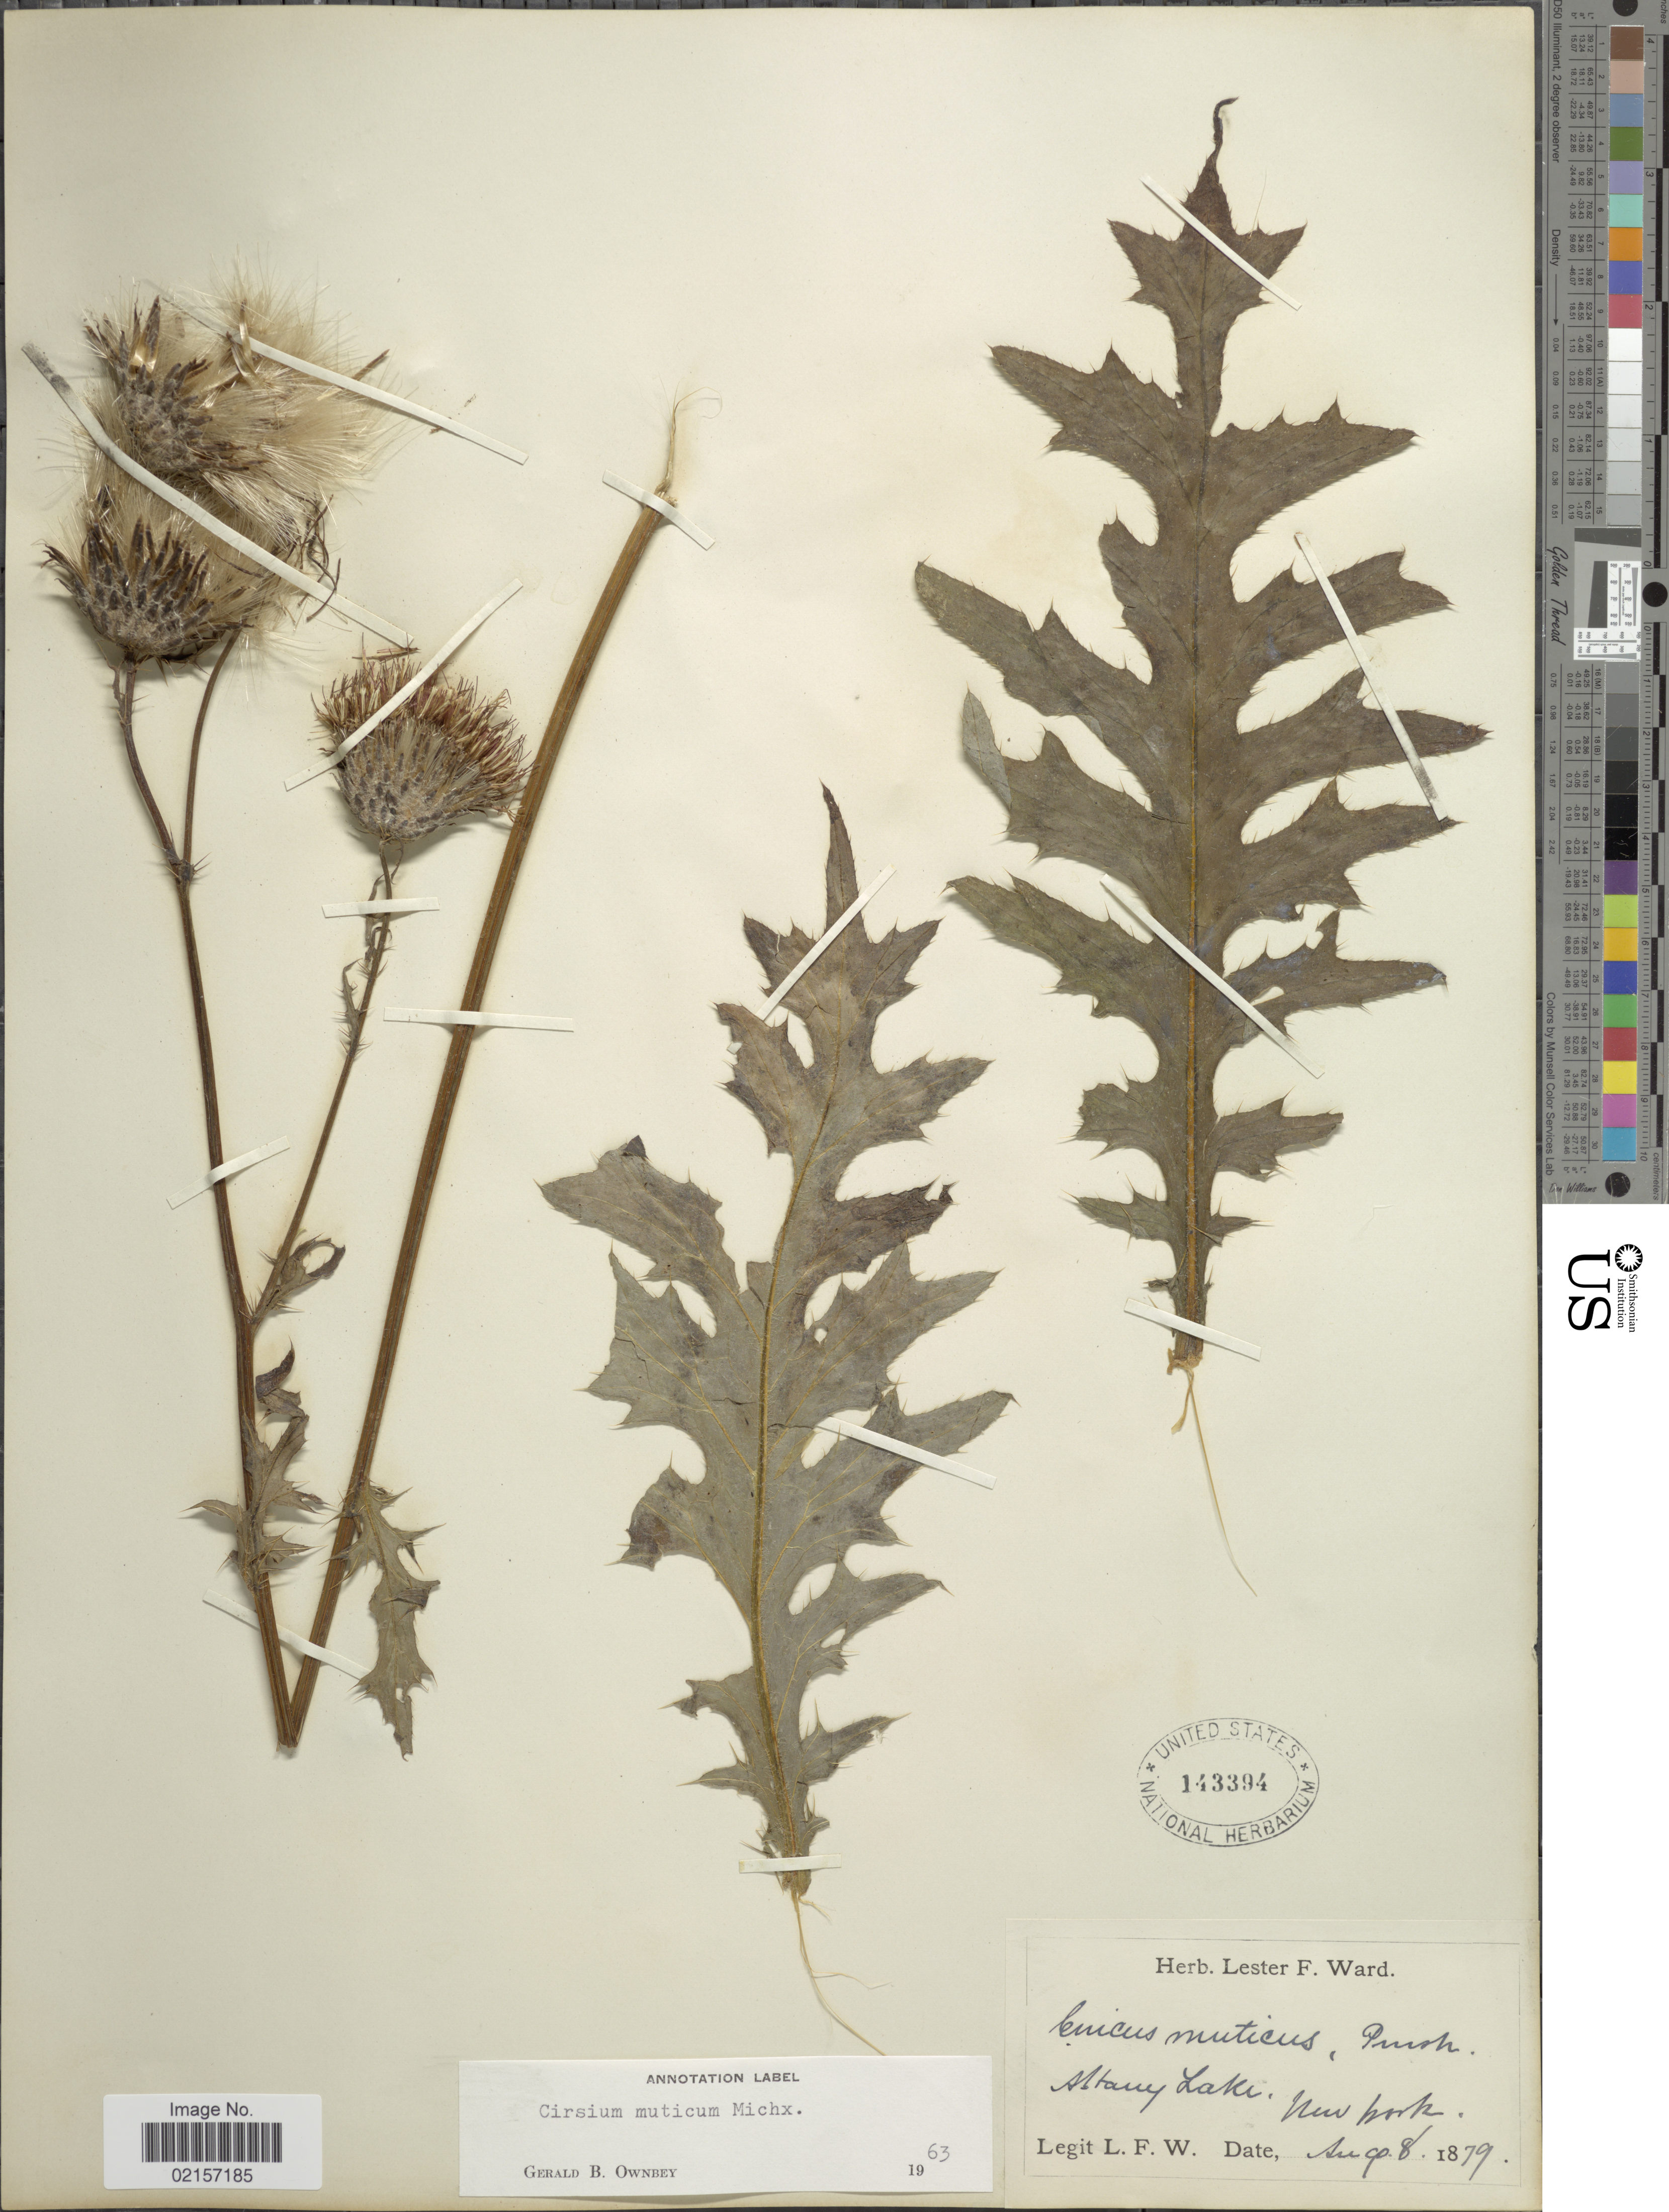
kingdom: Plantae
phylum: Tracheophyta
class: Magnoliopsida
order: Asterales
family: Asteraceae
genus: Cirsium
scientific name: Cirsium muticum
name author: Michx.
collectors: L. F. Ward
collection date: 1879-08-08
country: United States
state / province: New York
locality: Albany Lake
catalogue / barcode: US 143394